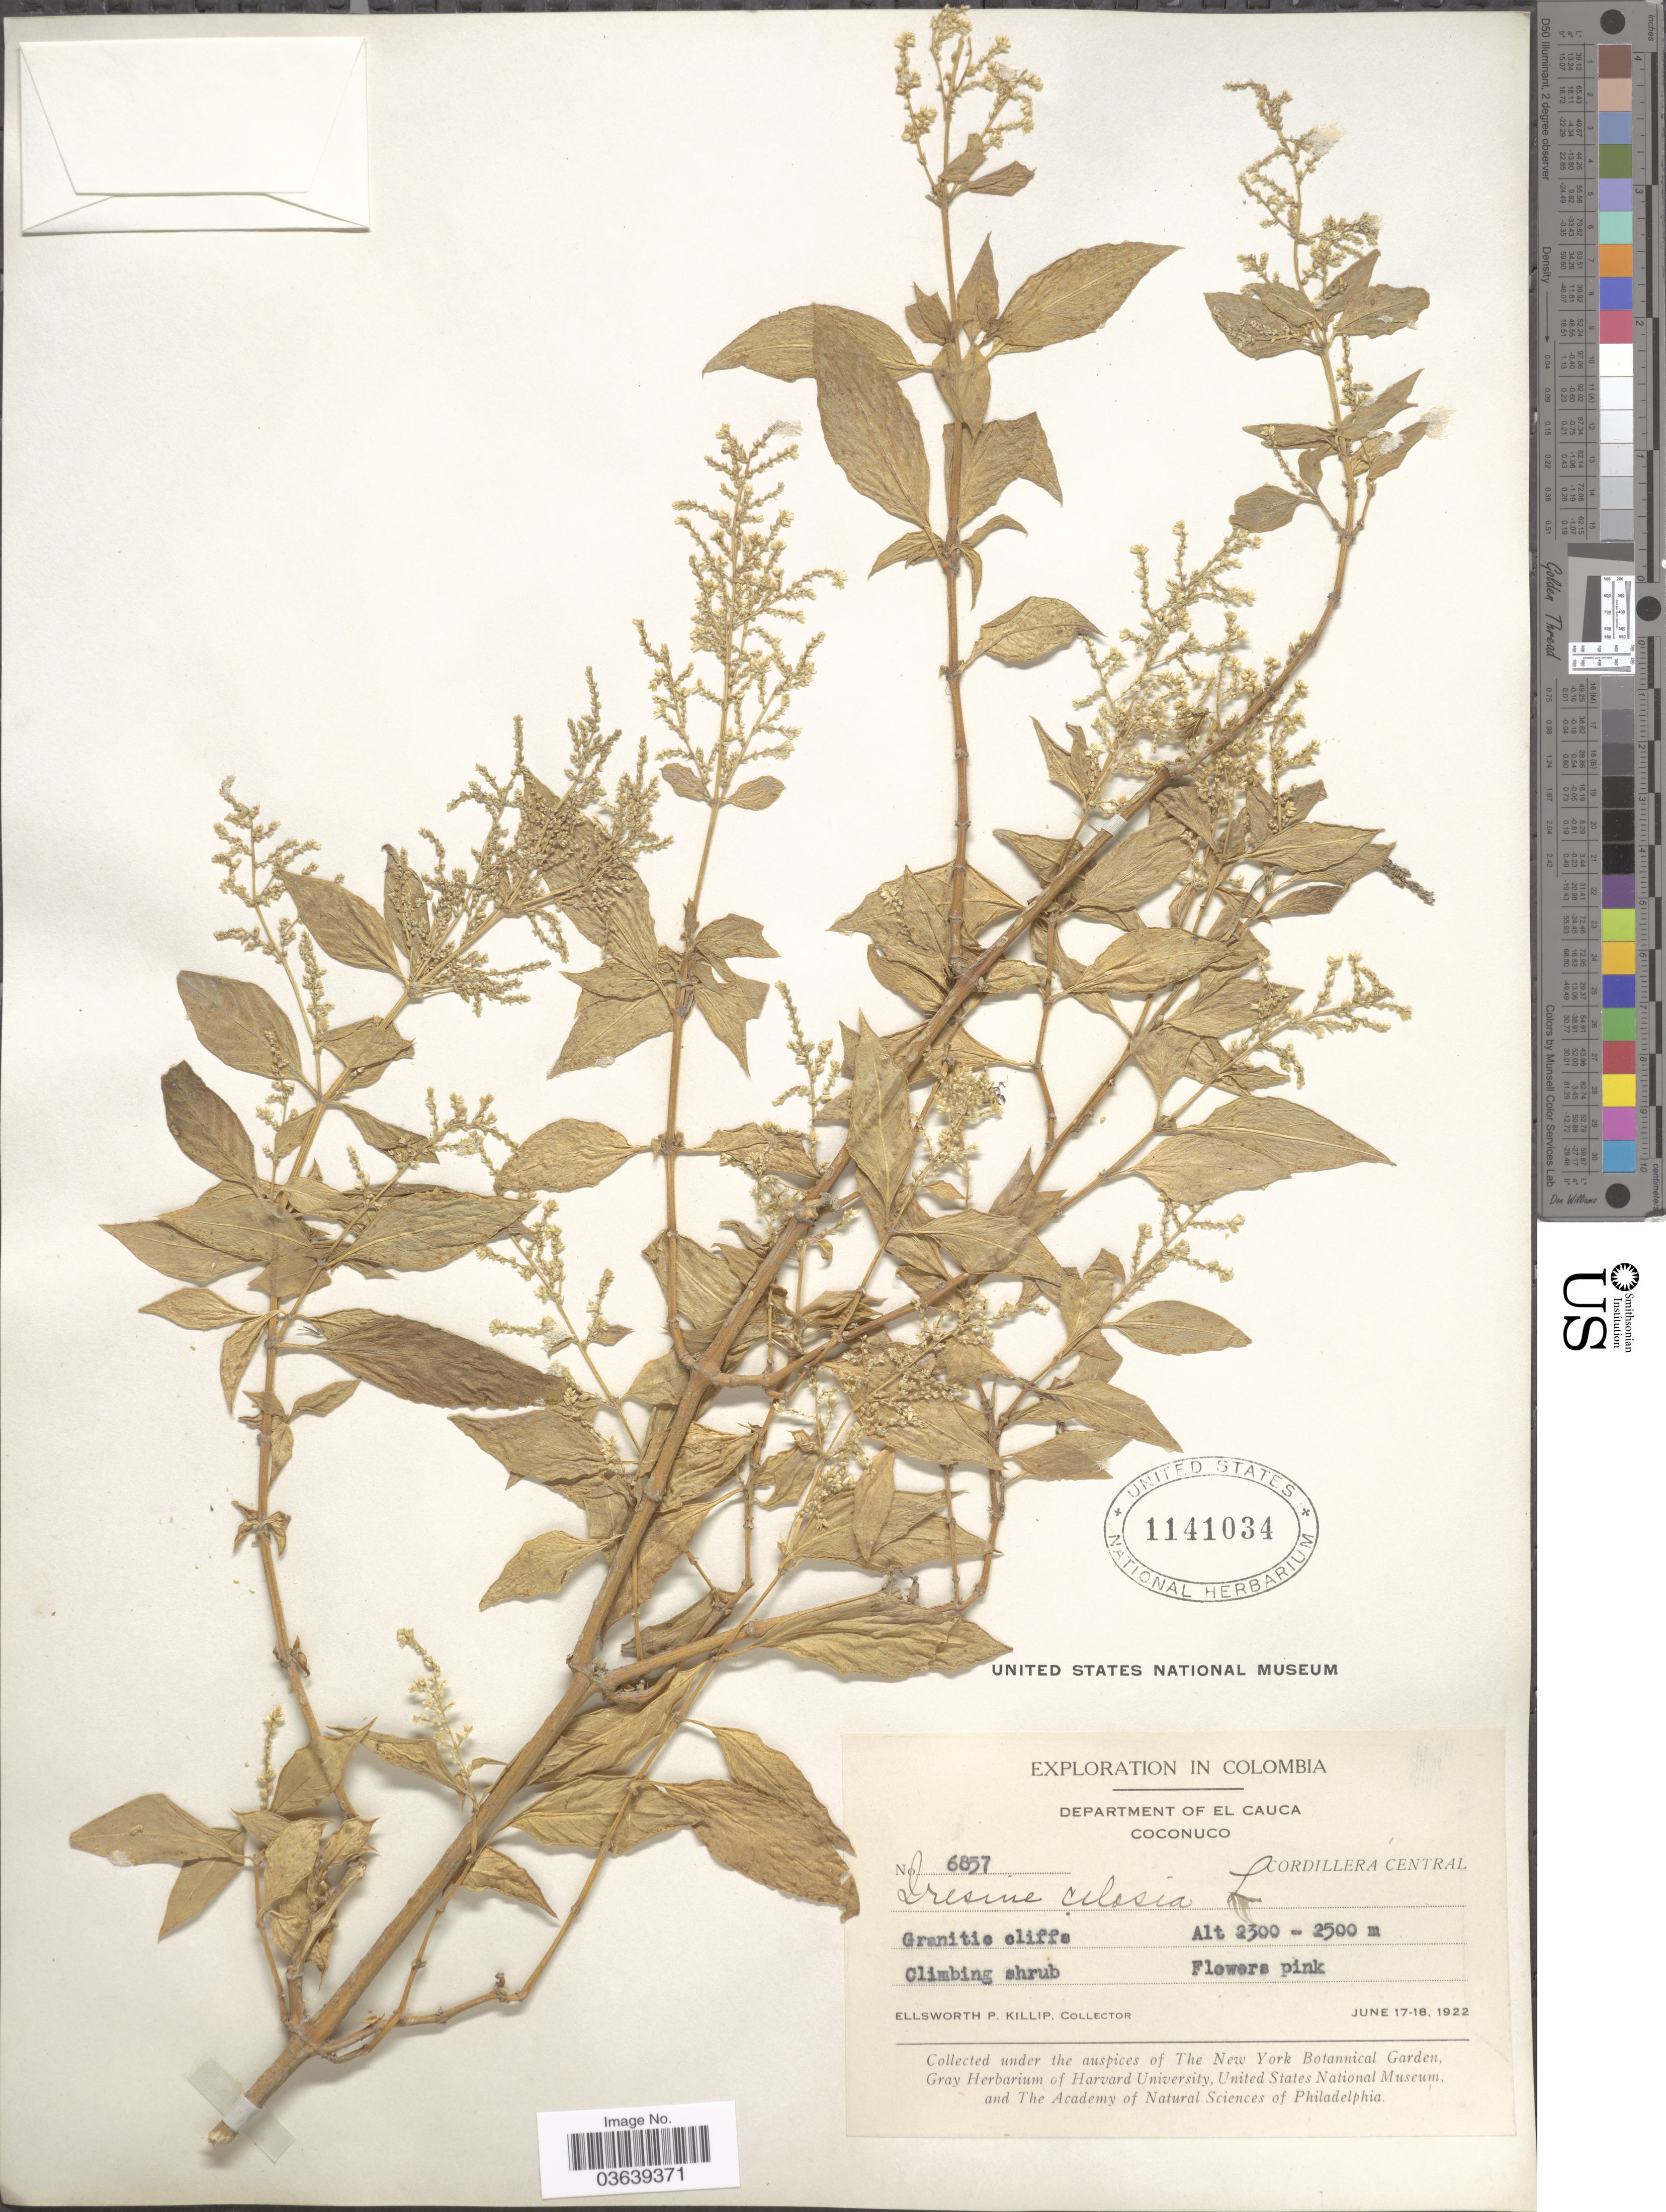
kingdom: Plantae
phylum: Tracheophyta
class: Magnoliopsida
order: Caryophyllales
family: Amaranthaceae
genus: Iresine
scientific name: Iresine celosia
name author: L.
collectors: E. P. Killip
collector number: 6857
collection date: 1922-06-17/1922-06-18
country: Colombia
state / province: Cauca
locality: Department of El Cauca. Coconuco. Cordillera Central.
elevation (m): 2300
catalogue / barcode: US 1141034